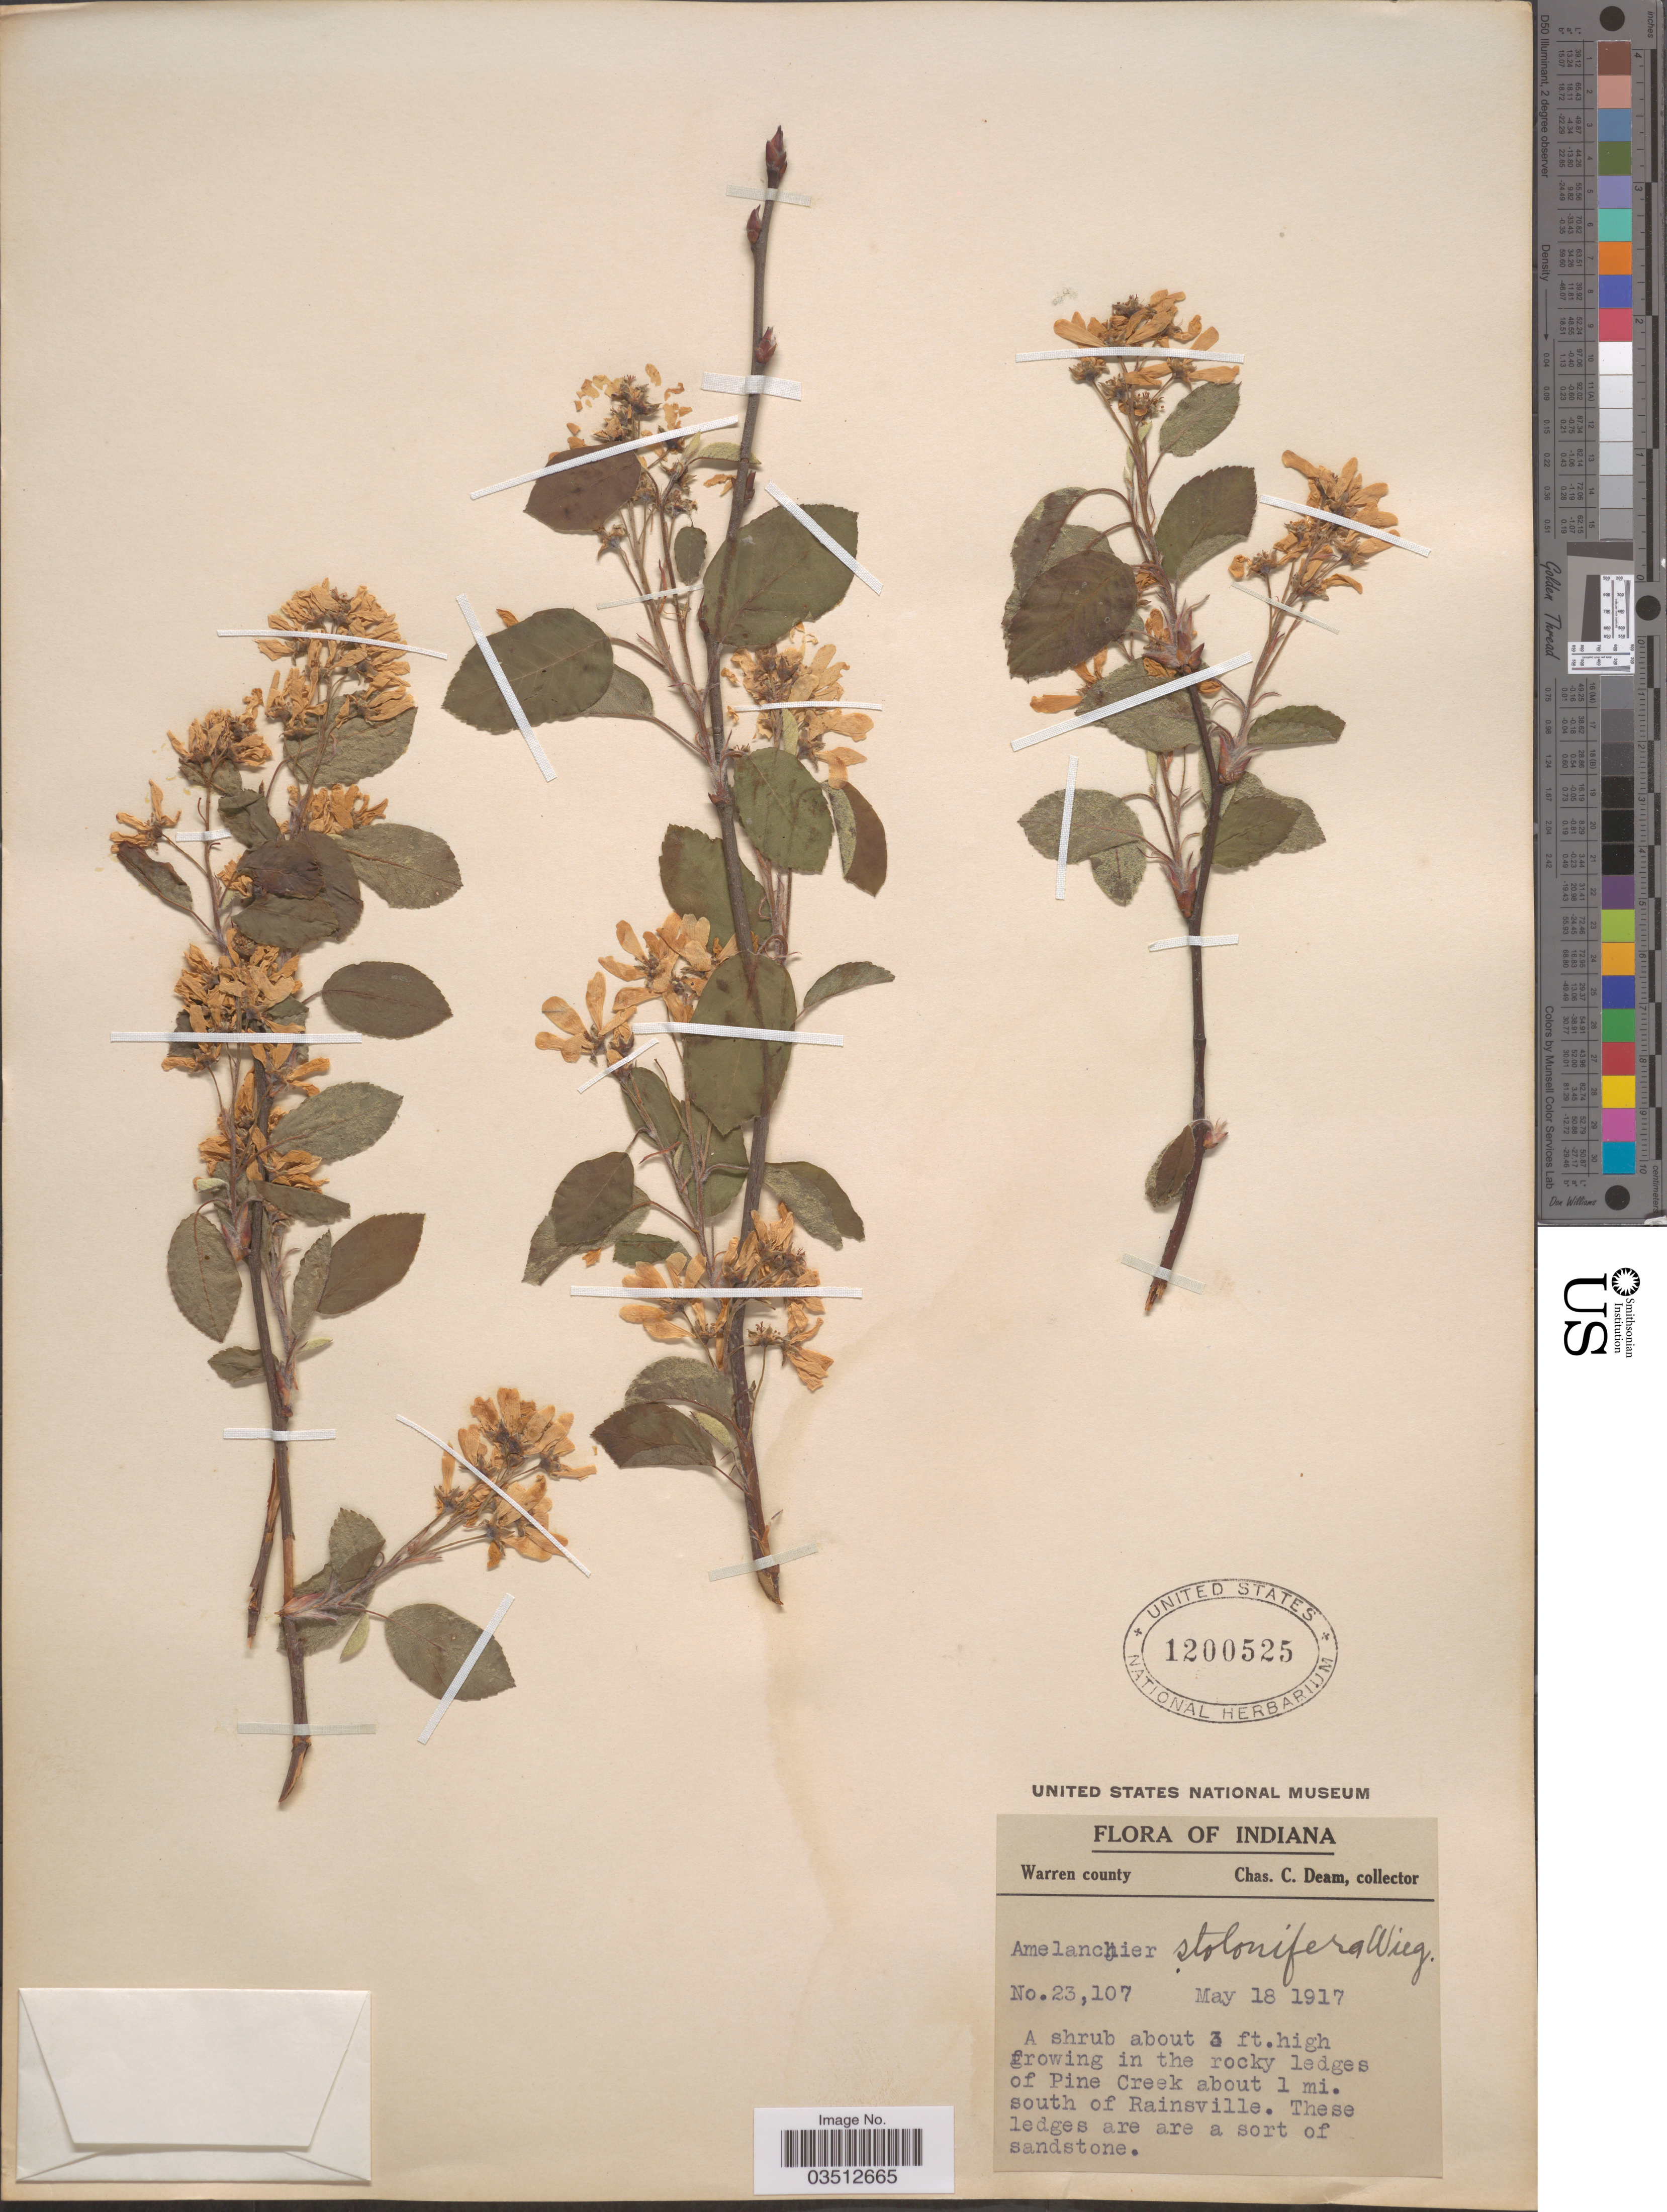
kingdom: Plantae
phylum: Tracheophyta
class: Magnoliopsida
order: Rosales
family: Rosaceae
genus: Amelanchier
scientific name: Amelanchier stolonifera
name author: Wiegand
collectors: C. C. Deam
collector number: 23107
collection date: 1917-05-18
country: United States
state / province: Indiana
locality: Warren county. Pine Creek about 1 mi. south of Rainsville.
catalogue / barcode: US 1200525